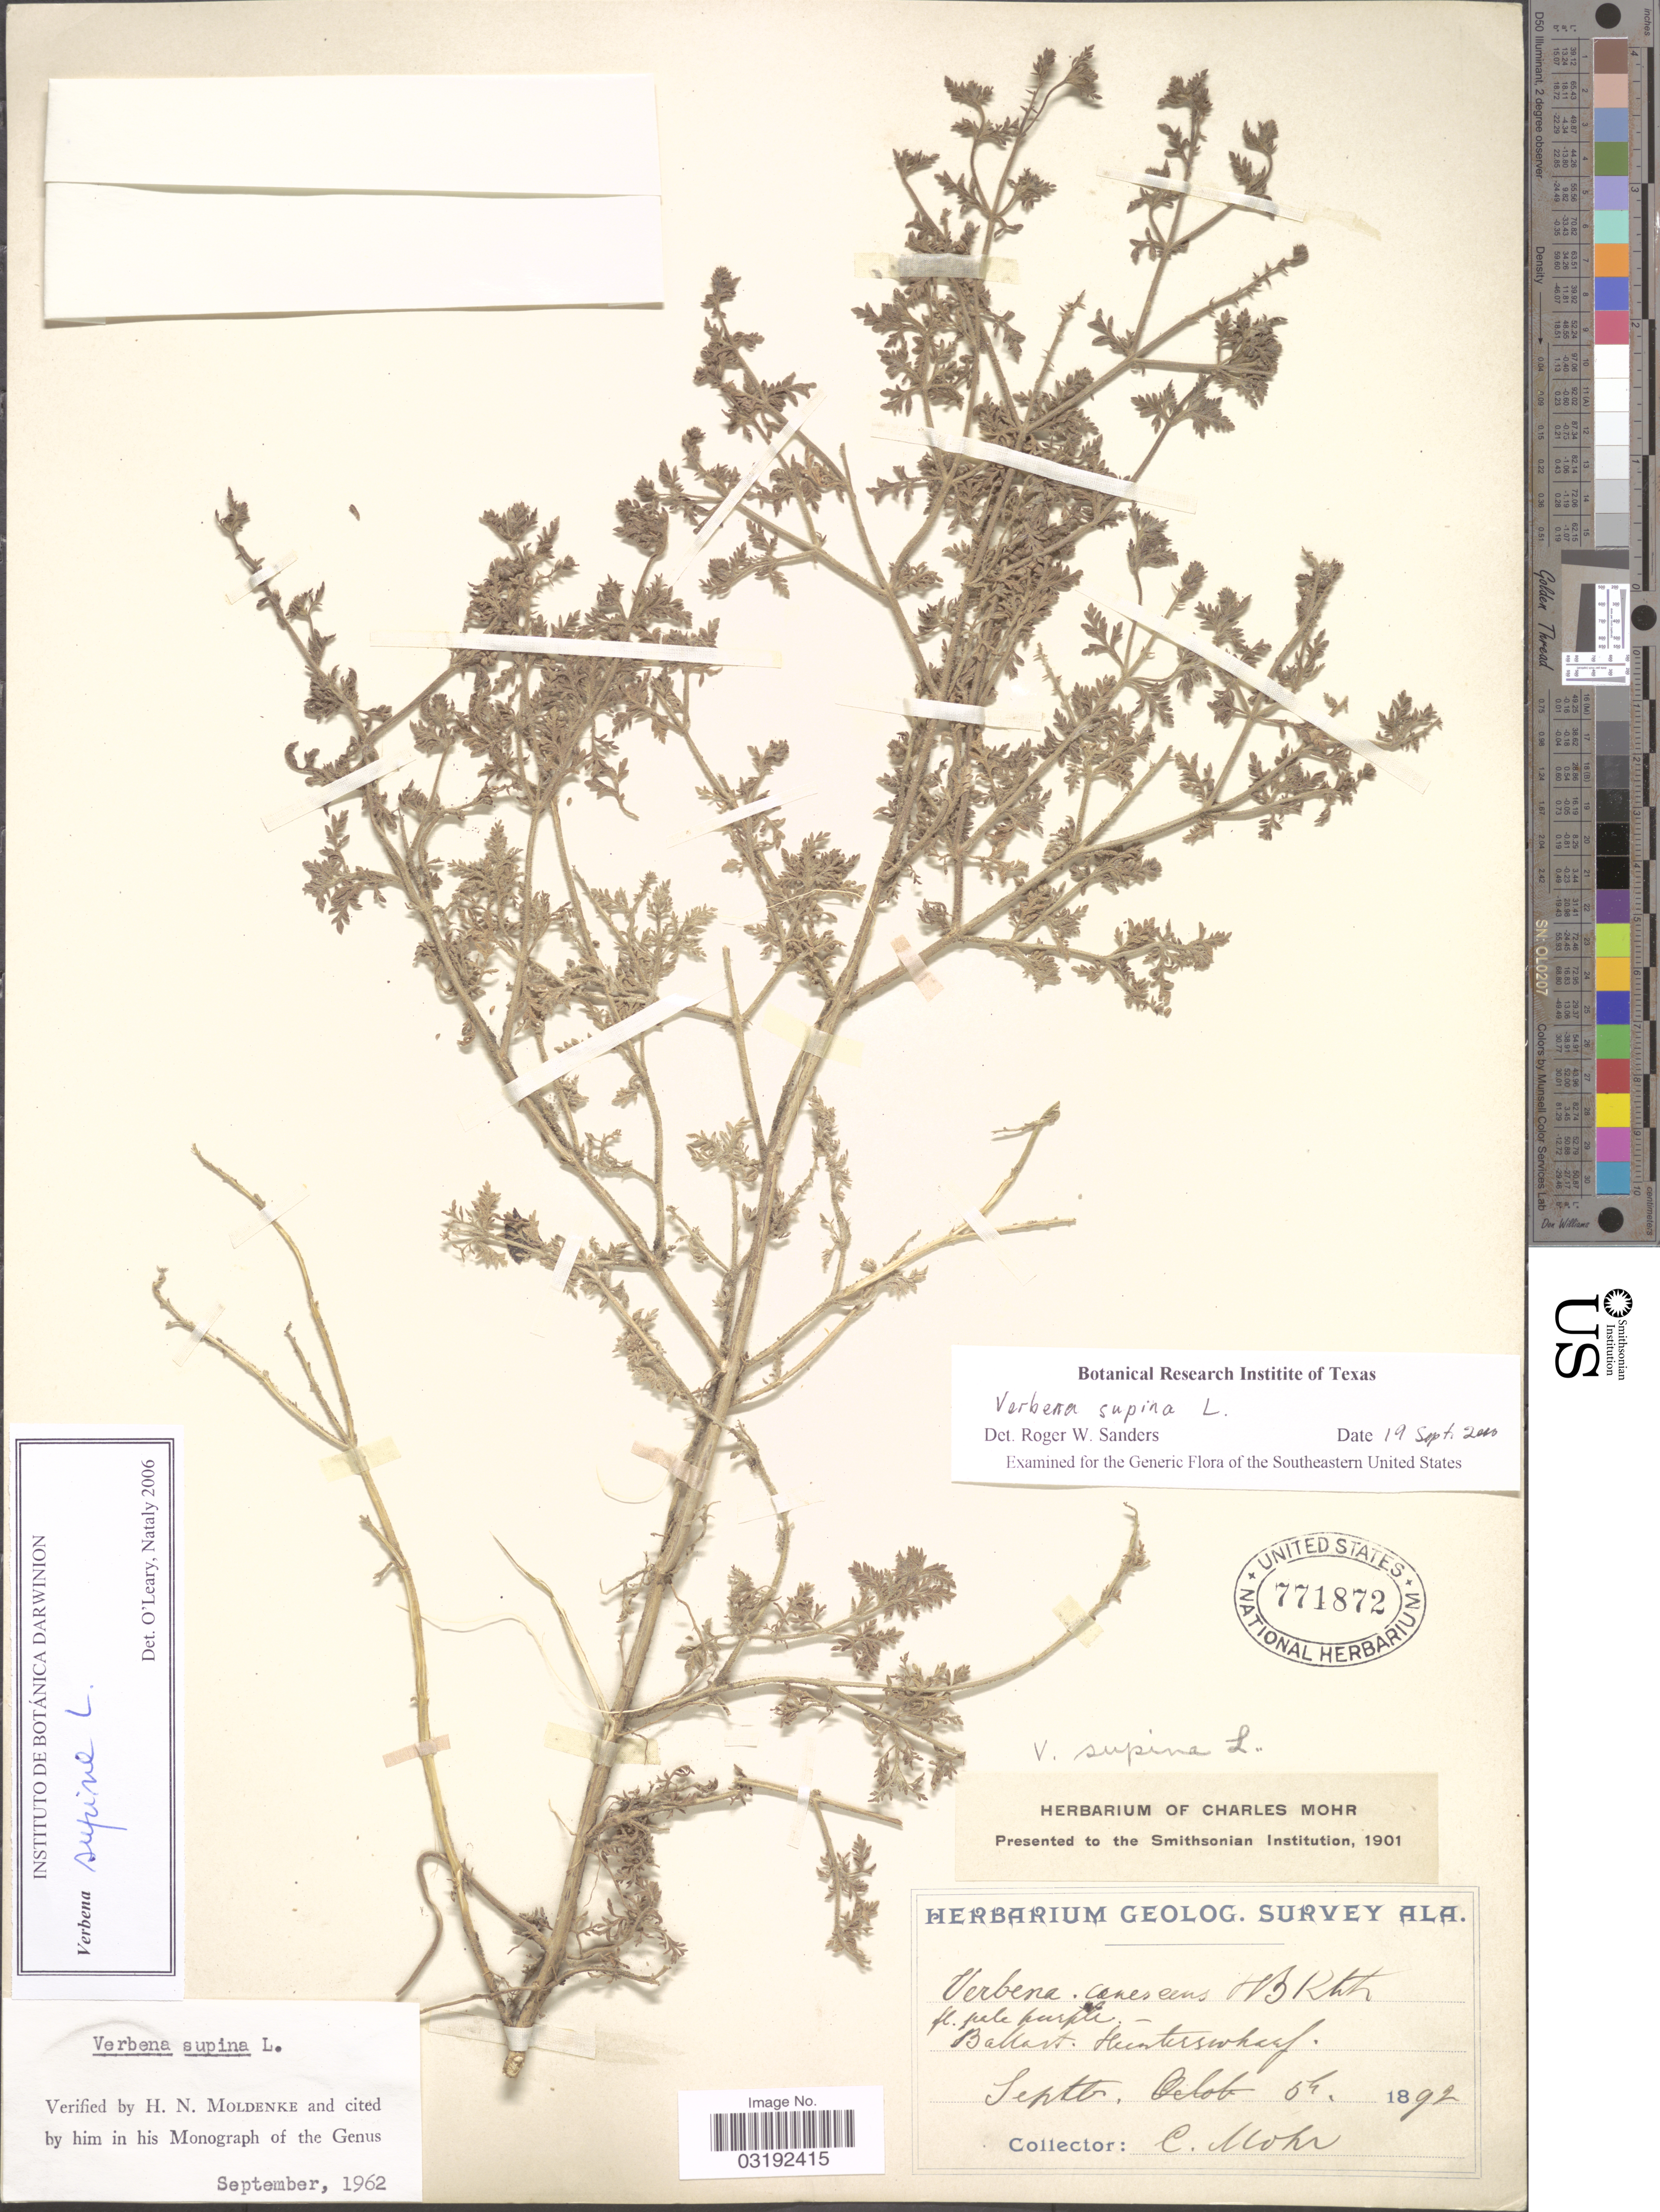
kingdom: Plantae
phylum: Tracheophyta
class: Magnoliopsida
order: Lamiales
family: Verbenaceae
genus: Verbena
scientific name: Verbena supina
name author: L.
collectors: C. T. Mohr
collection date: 1892-09-05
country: United States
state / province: Alabama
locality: Ballast. Hunterswharf.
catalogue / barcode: US 771872